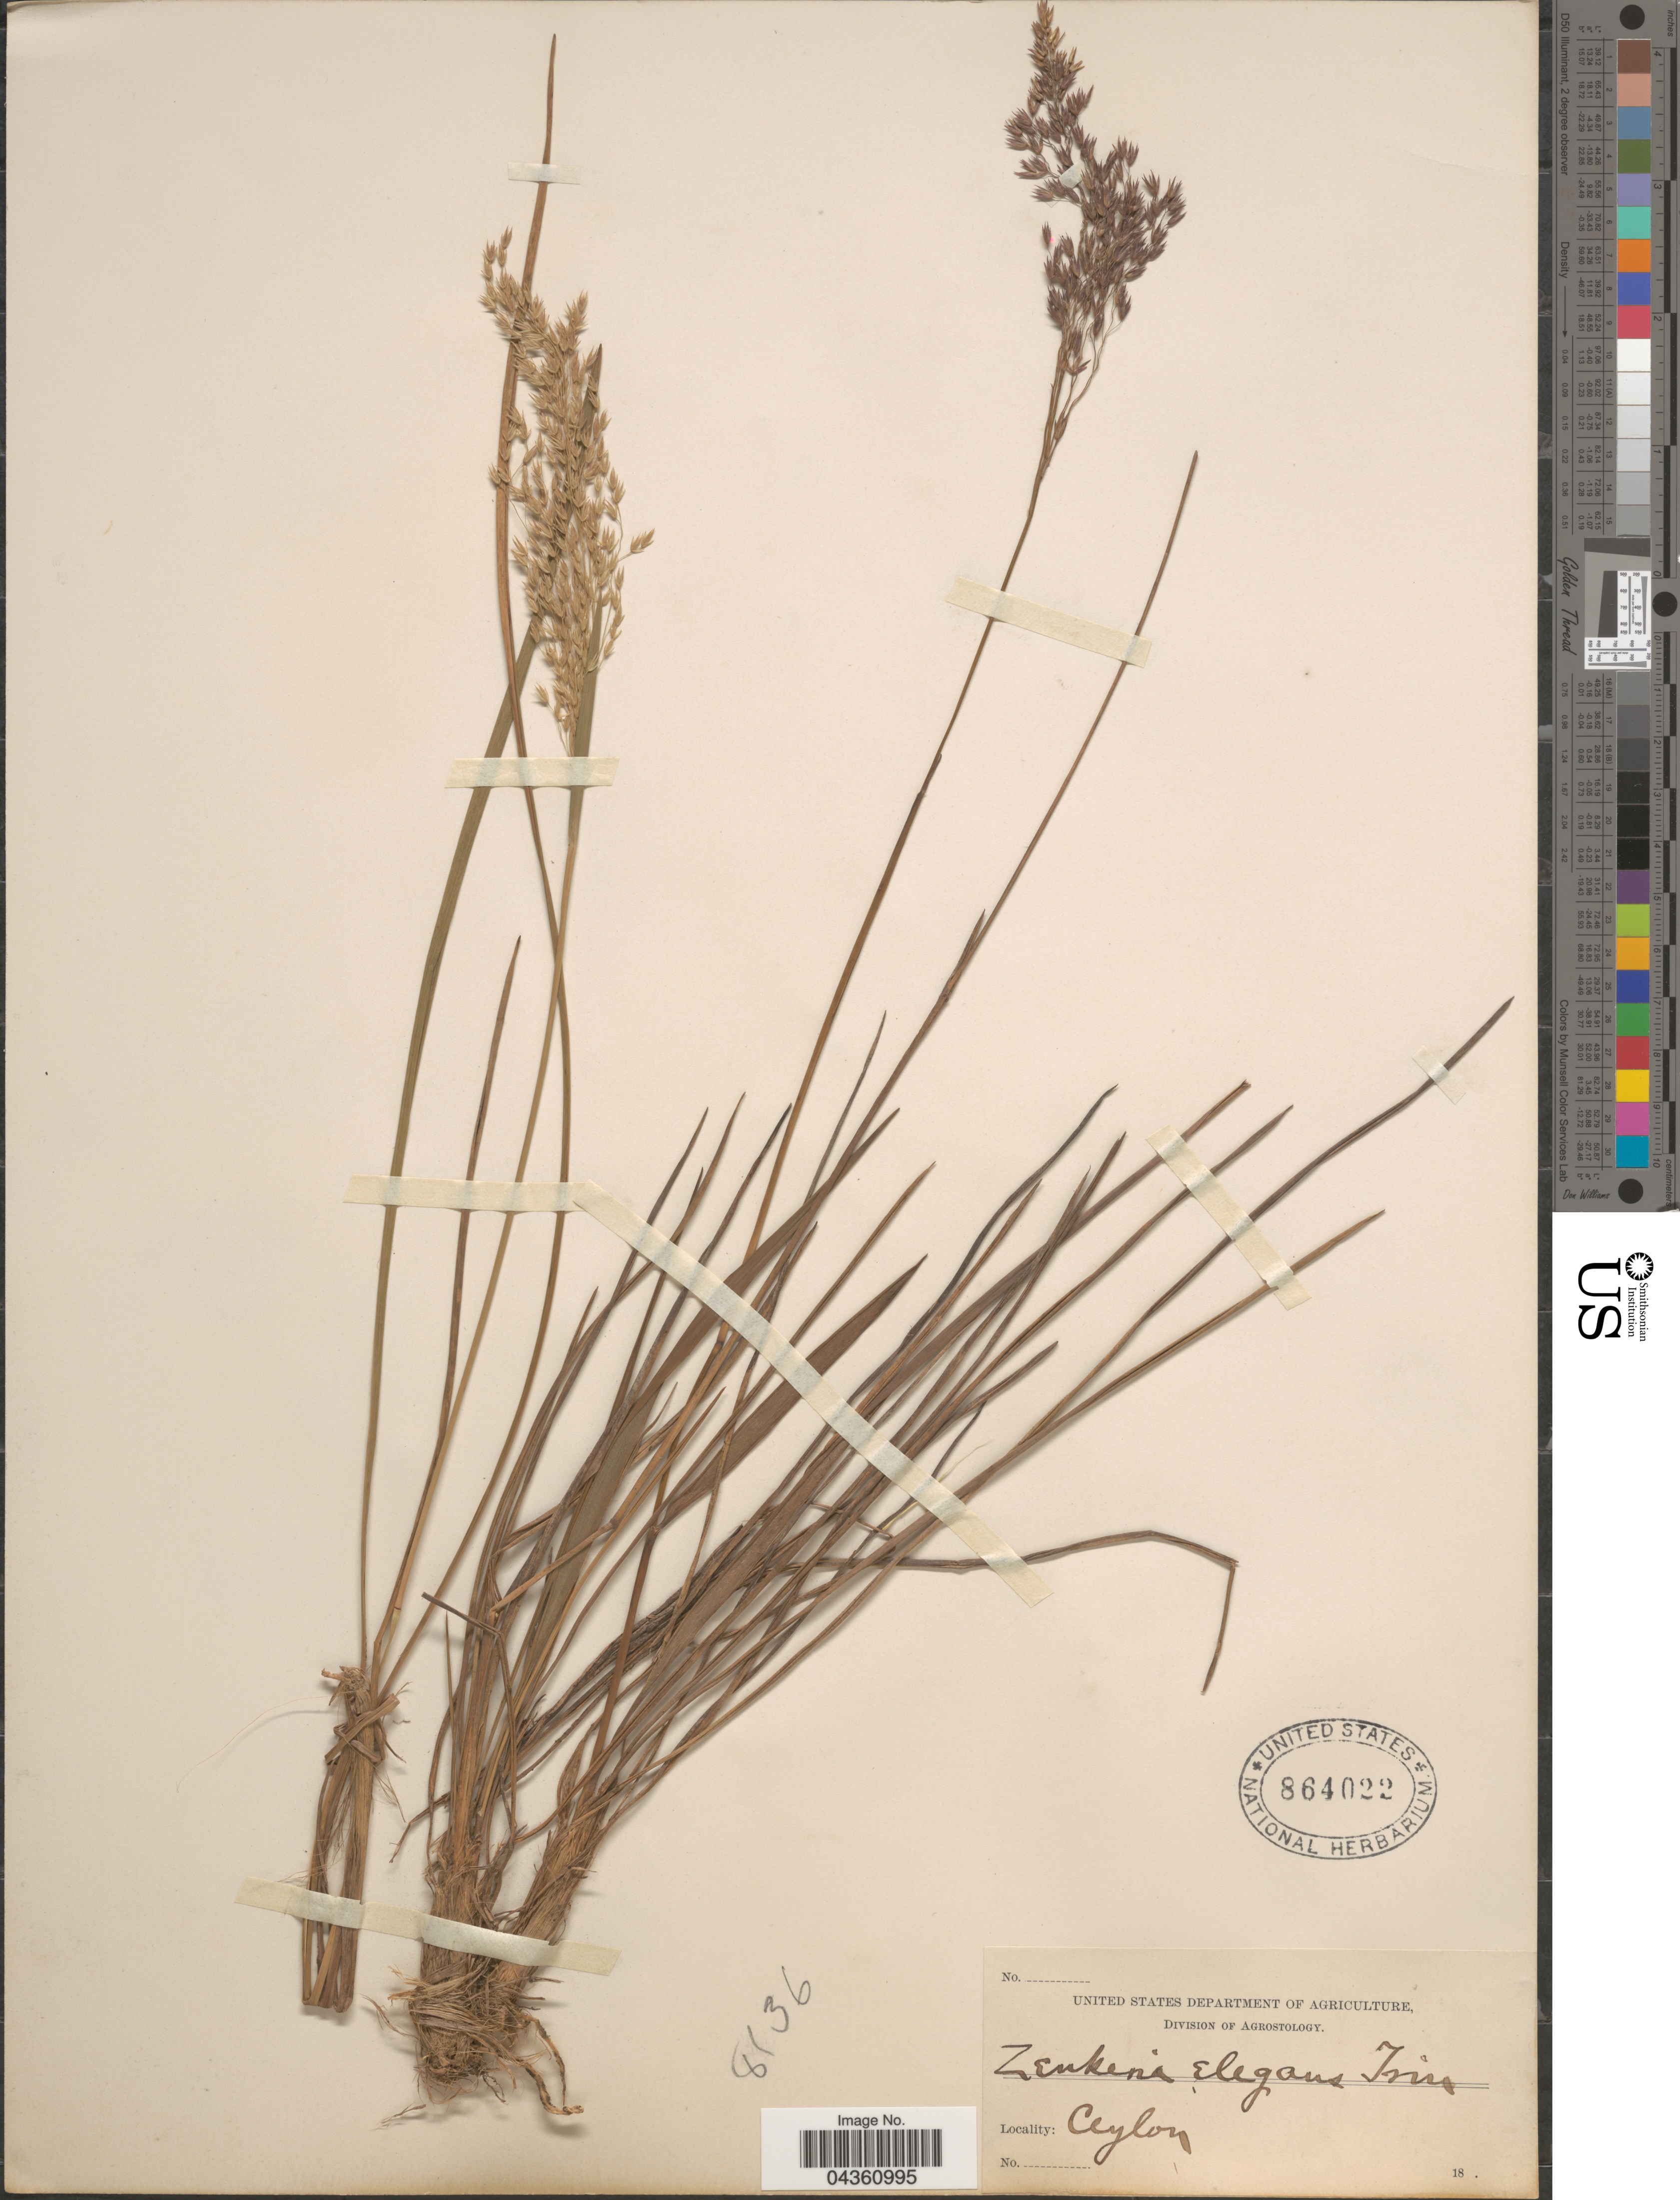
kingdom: Plantae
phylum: Tracheophyta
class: Liliopsida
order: Poales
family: Poaceae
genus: Zenkeria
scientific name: Zenkeria elegans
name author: Trin.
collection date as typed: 18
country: Sri Lanka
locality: Ceylon.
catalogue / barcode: US 864022